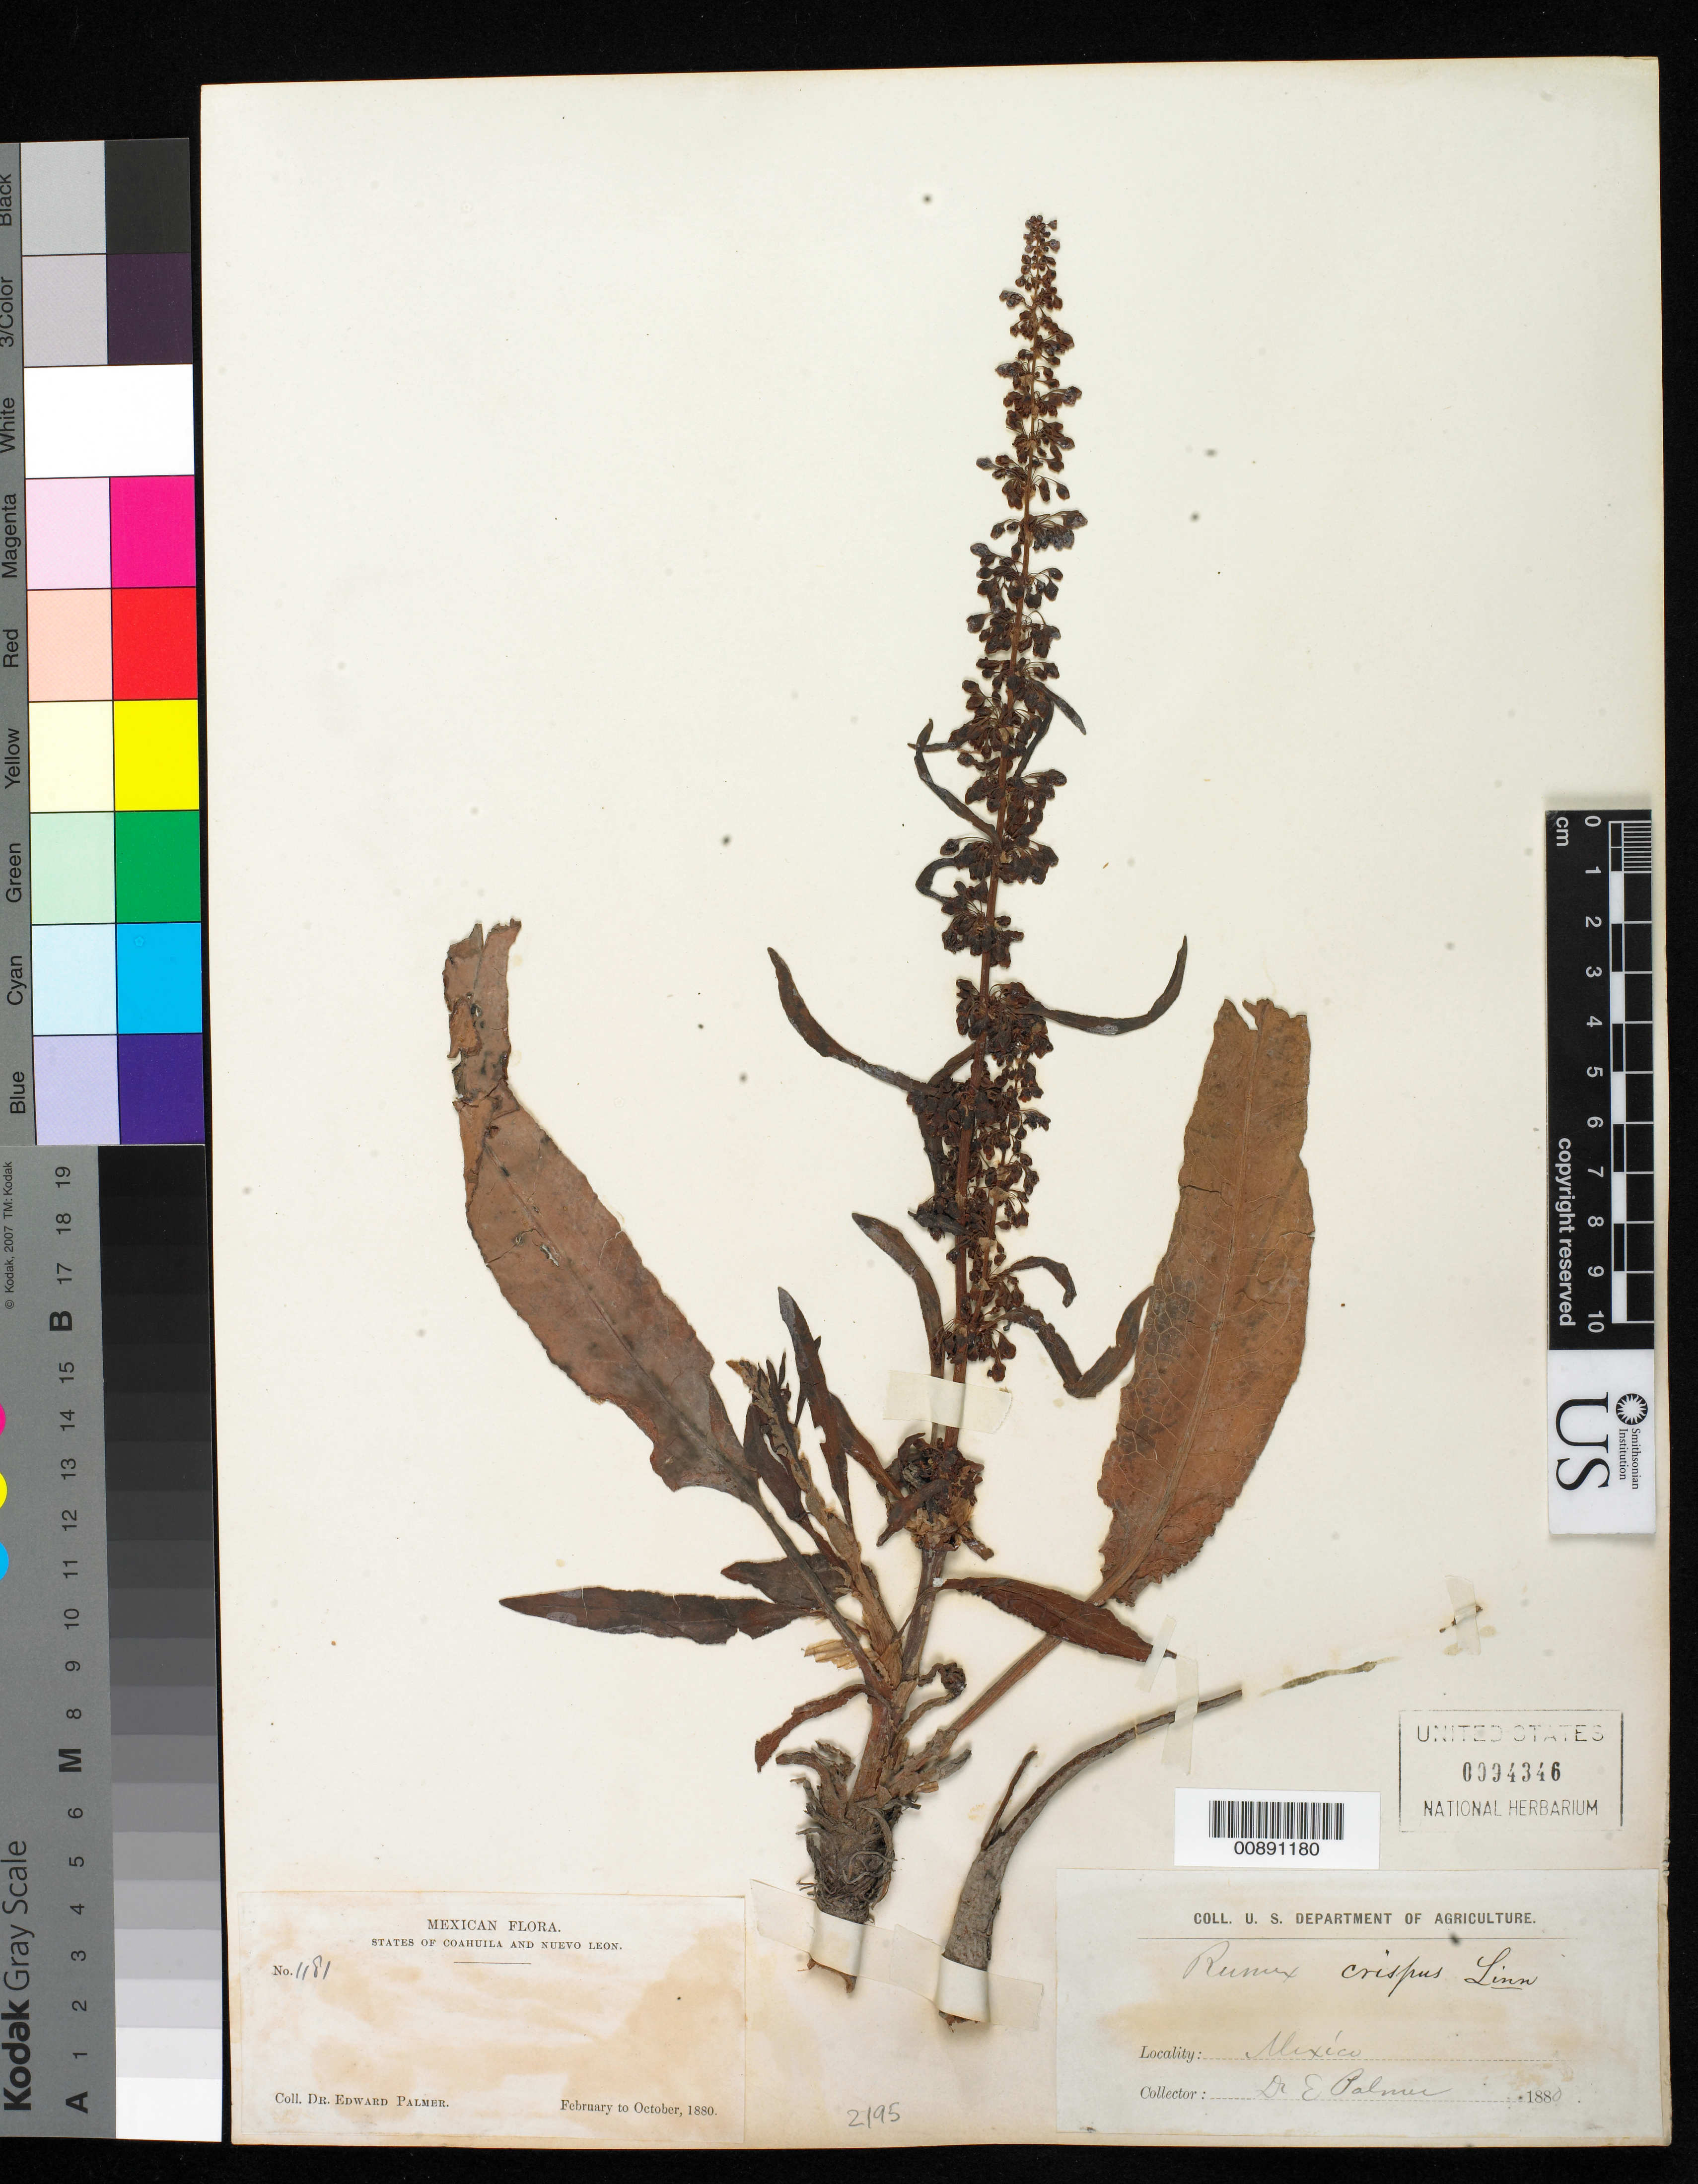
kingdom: Plantae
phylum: Tracheophyta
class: Magnoliopsida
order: Caryophyllales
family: Polygonaceae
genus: Rumex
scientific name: Rumex crispus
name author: L.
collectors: E. Palmer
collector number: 1181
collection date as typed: Feb 1880 to -- Oct 1880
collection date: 1880-02/1880-10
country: Mexico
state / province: Coahuila / Nuevo León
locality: States of Coahuila and Nuevo León.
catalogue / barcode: US 94346